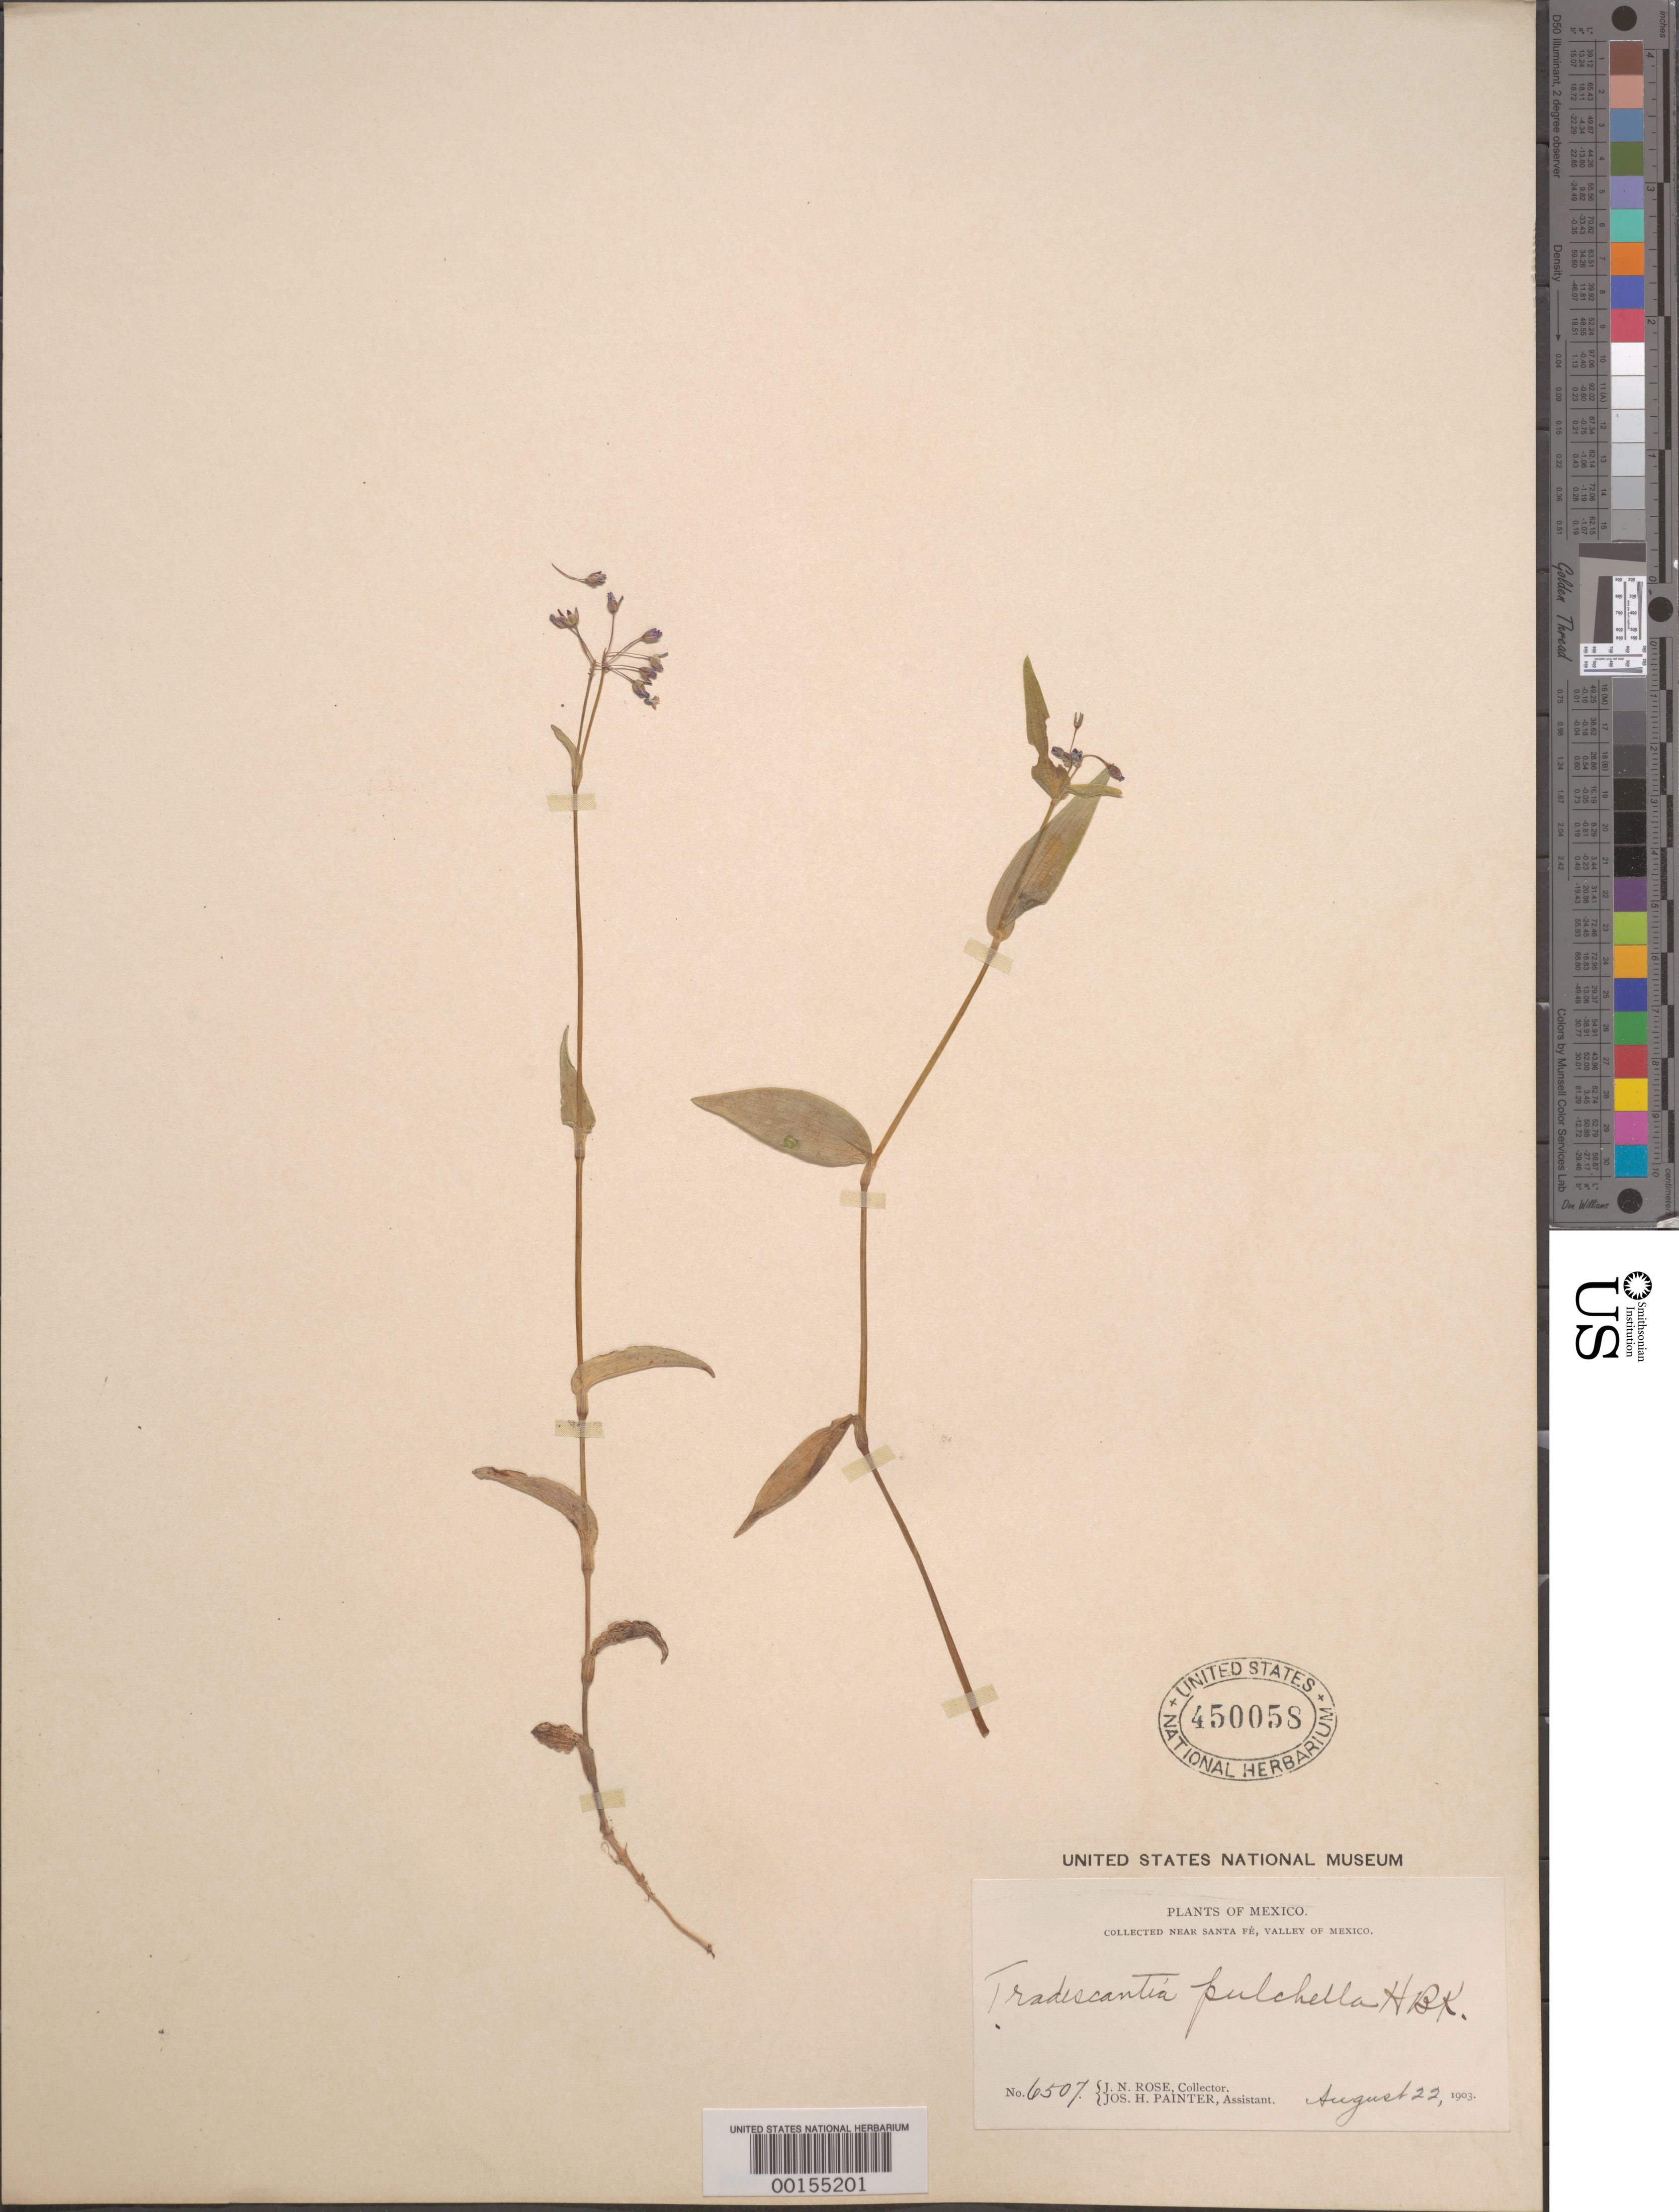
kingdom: Plantae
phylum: Tracheophyta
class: Liliopsida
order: Commelinales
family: Commelinaceae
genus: Gibasis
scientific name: Gibasis pulchella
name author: (Kunth) Raf.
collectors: J. N. Rose & J. H. Painter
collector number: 6507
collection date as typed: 22 Aug 1903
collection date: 1903-08-22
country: Mexico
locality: Near Santa Fe', Valley of Mexico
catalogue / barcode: US 450058